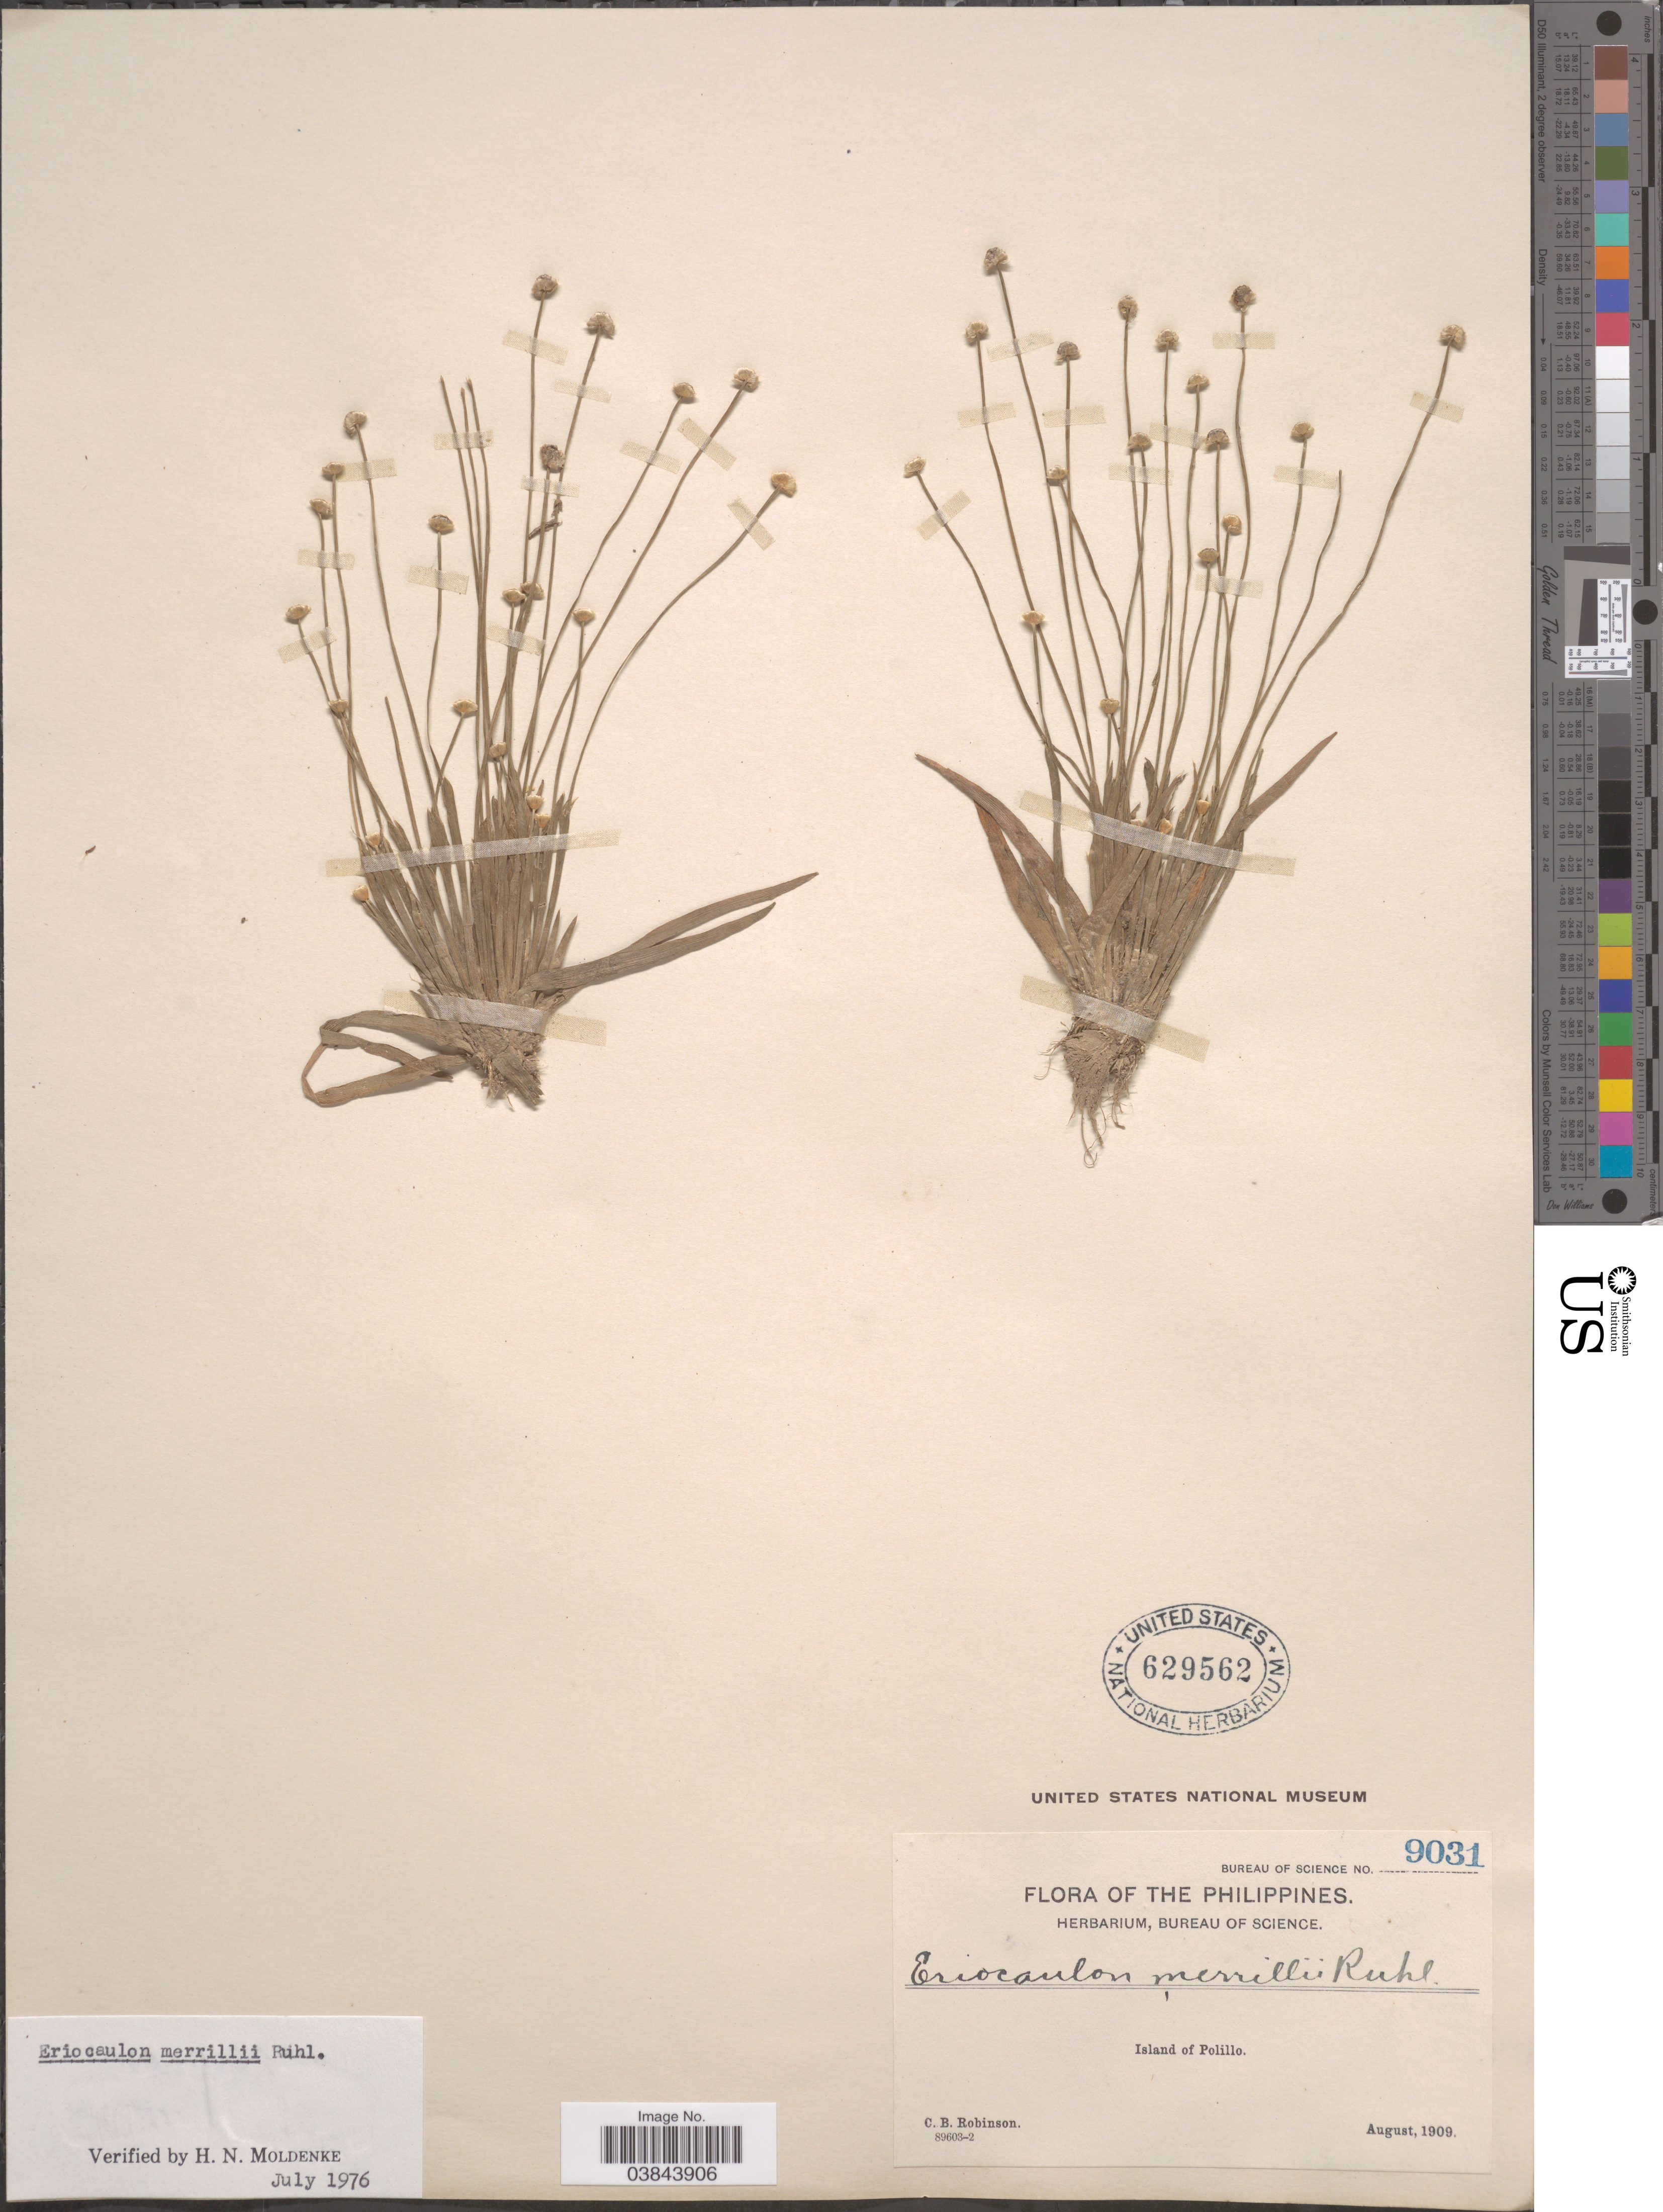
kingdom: Plantae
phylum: Tracheophyta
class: Liliopsida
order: Poales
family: Eriocaulaceae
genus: Eriocaulon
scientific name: Eriocaulon merrillii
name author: Ruhland in Perkins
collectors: C. Robinson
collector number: Bureau of Science 9031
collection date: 1909-08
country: Philippines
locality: Island of Polillo.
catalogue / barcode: US 629562